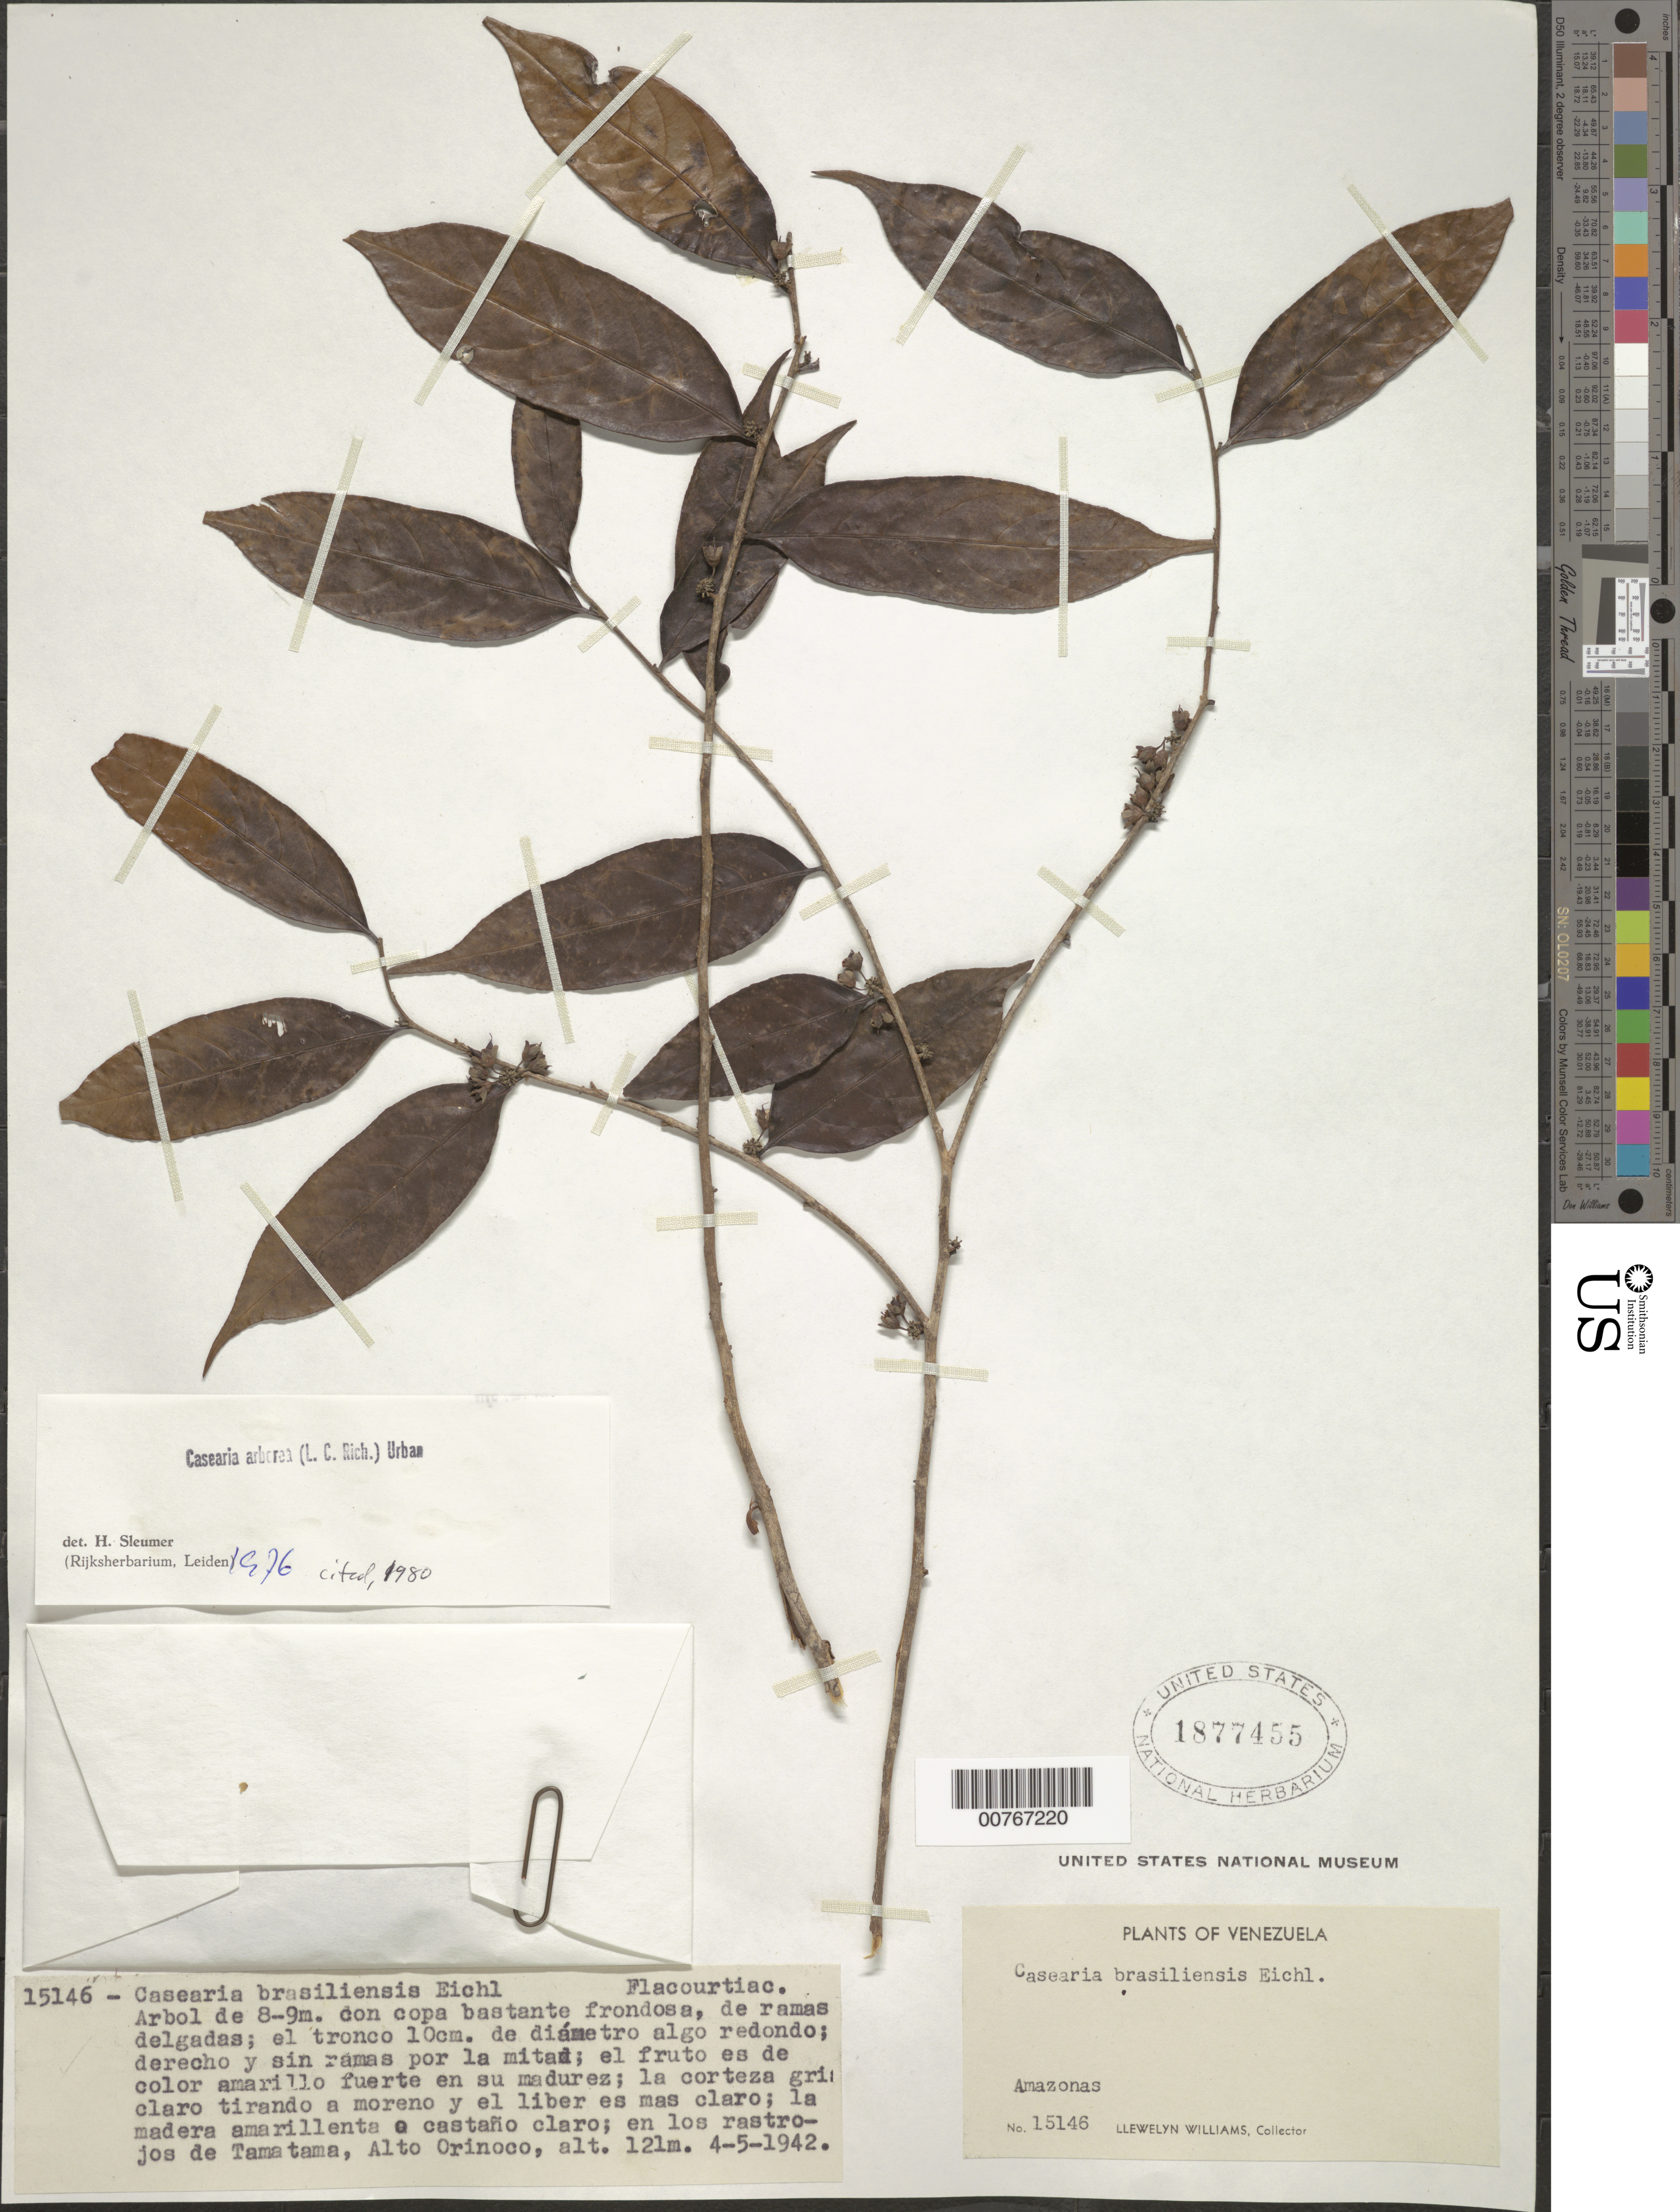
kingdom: Plantae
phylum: Tracheophyta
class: Magnoliopsida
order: Malpighiales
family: Salicaceae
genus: Casearia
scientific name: Casearia arborea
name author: (Rich.) Urb.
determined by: Sleumer, H. O.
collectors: Ll. Williams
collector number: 15146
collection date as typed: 4-May-42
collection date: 1942-05-04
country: Venezuela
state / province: Amazonas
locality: Tamatama, Río Orinoco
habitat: Rastrojos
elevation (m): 121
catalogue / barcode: US 1877455